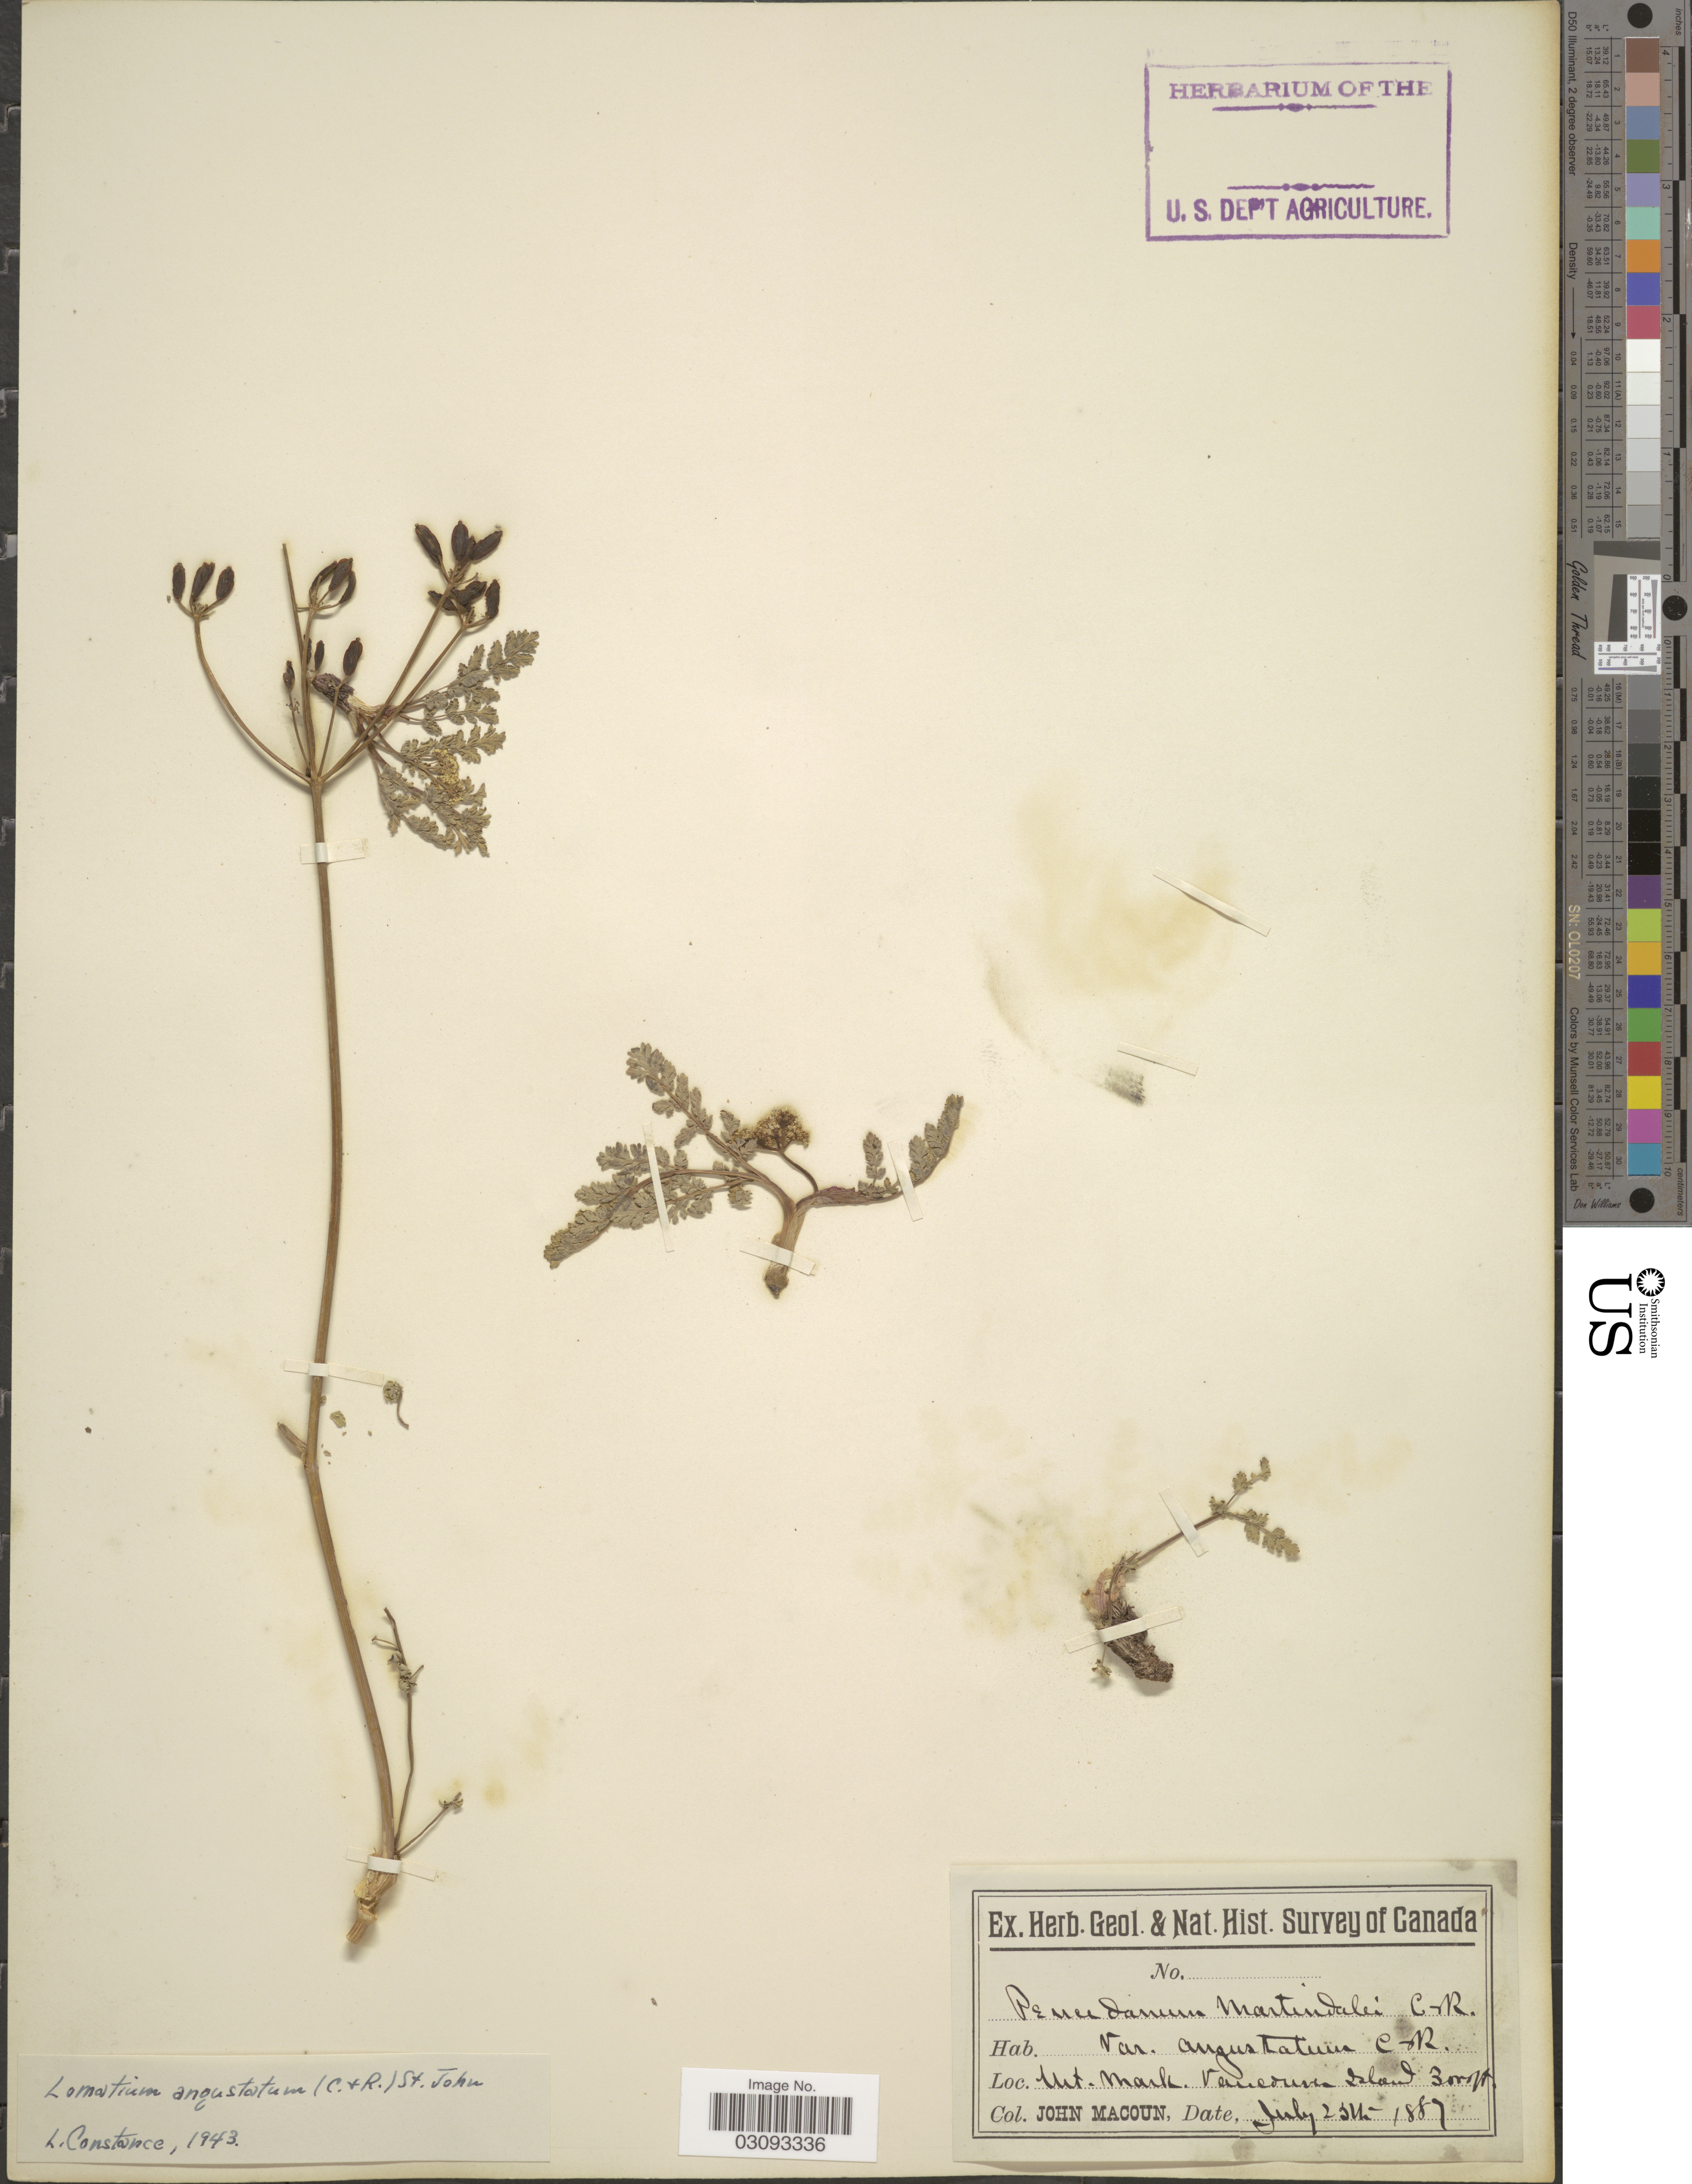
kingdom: Plantae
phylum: Tracheophyta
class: Magnoliopsida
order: Apiales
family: Apiaceae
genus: Lomatium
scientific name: Lomatium angustatum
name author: (J.M. Coult. & Rose) H. St. John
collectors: J. Macoun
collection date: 1887-07-25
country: Canada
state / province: British Columbia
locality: Mt. Mark. Vancouver Island.